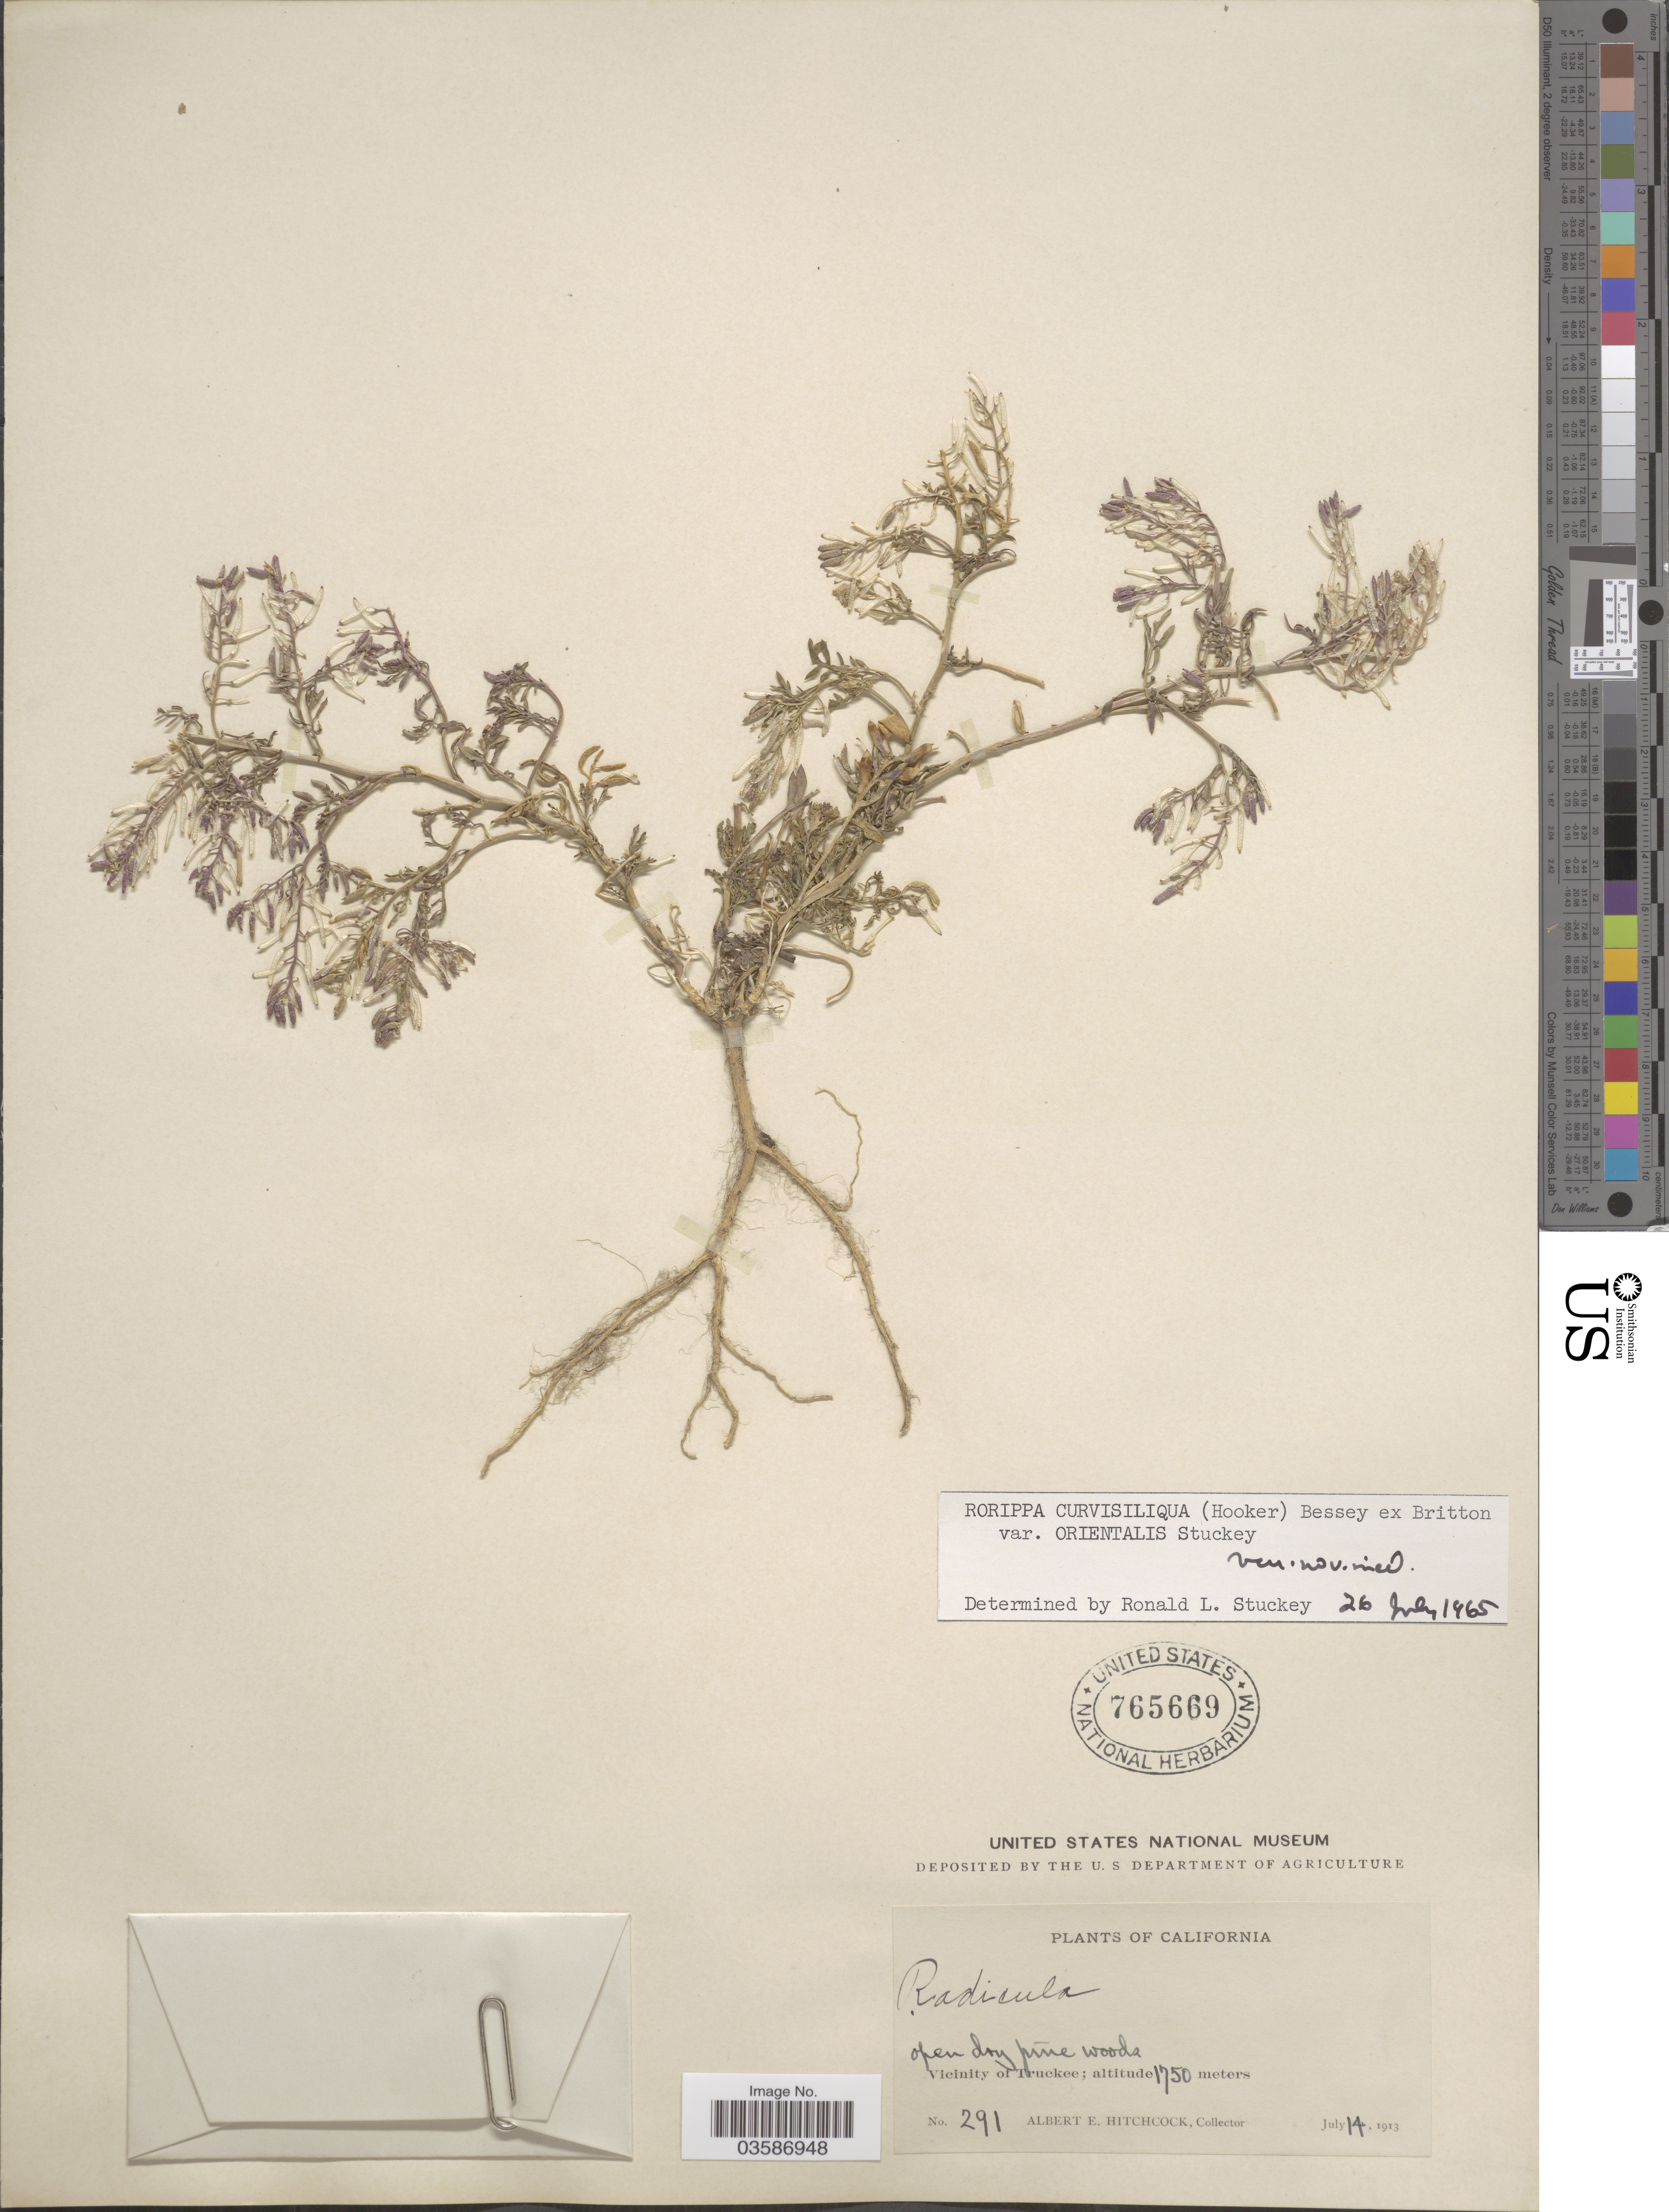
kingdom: Plantae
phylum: Tracheophyta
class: Magnoliopsida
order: Brassicales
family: Brassicaceae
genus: Rorippa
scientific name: Rorippa curvisiliqua var. orientalis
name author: Stuckey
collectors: A. Hitchcock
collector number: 291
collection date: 1913-07-14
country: United States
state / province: California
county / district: Nevada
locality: Vicinity of Truckee.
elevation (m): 1750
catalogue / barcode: US 765669